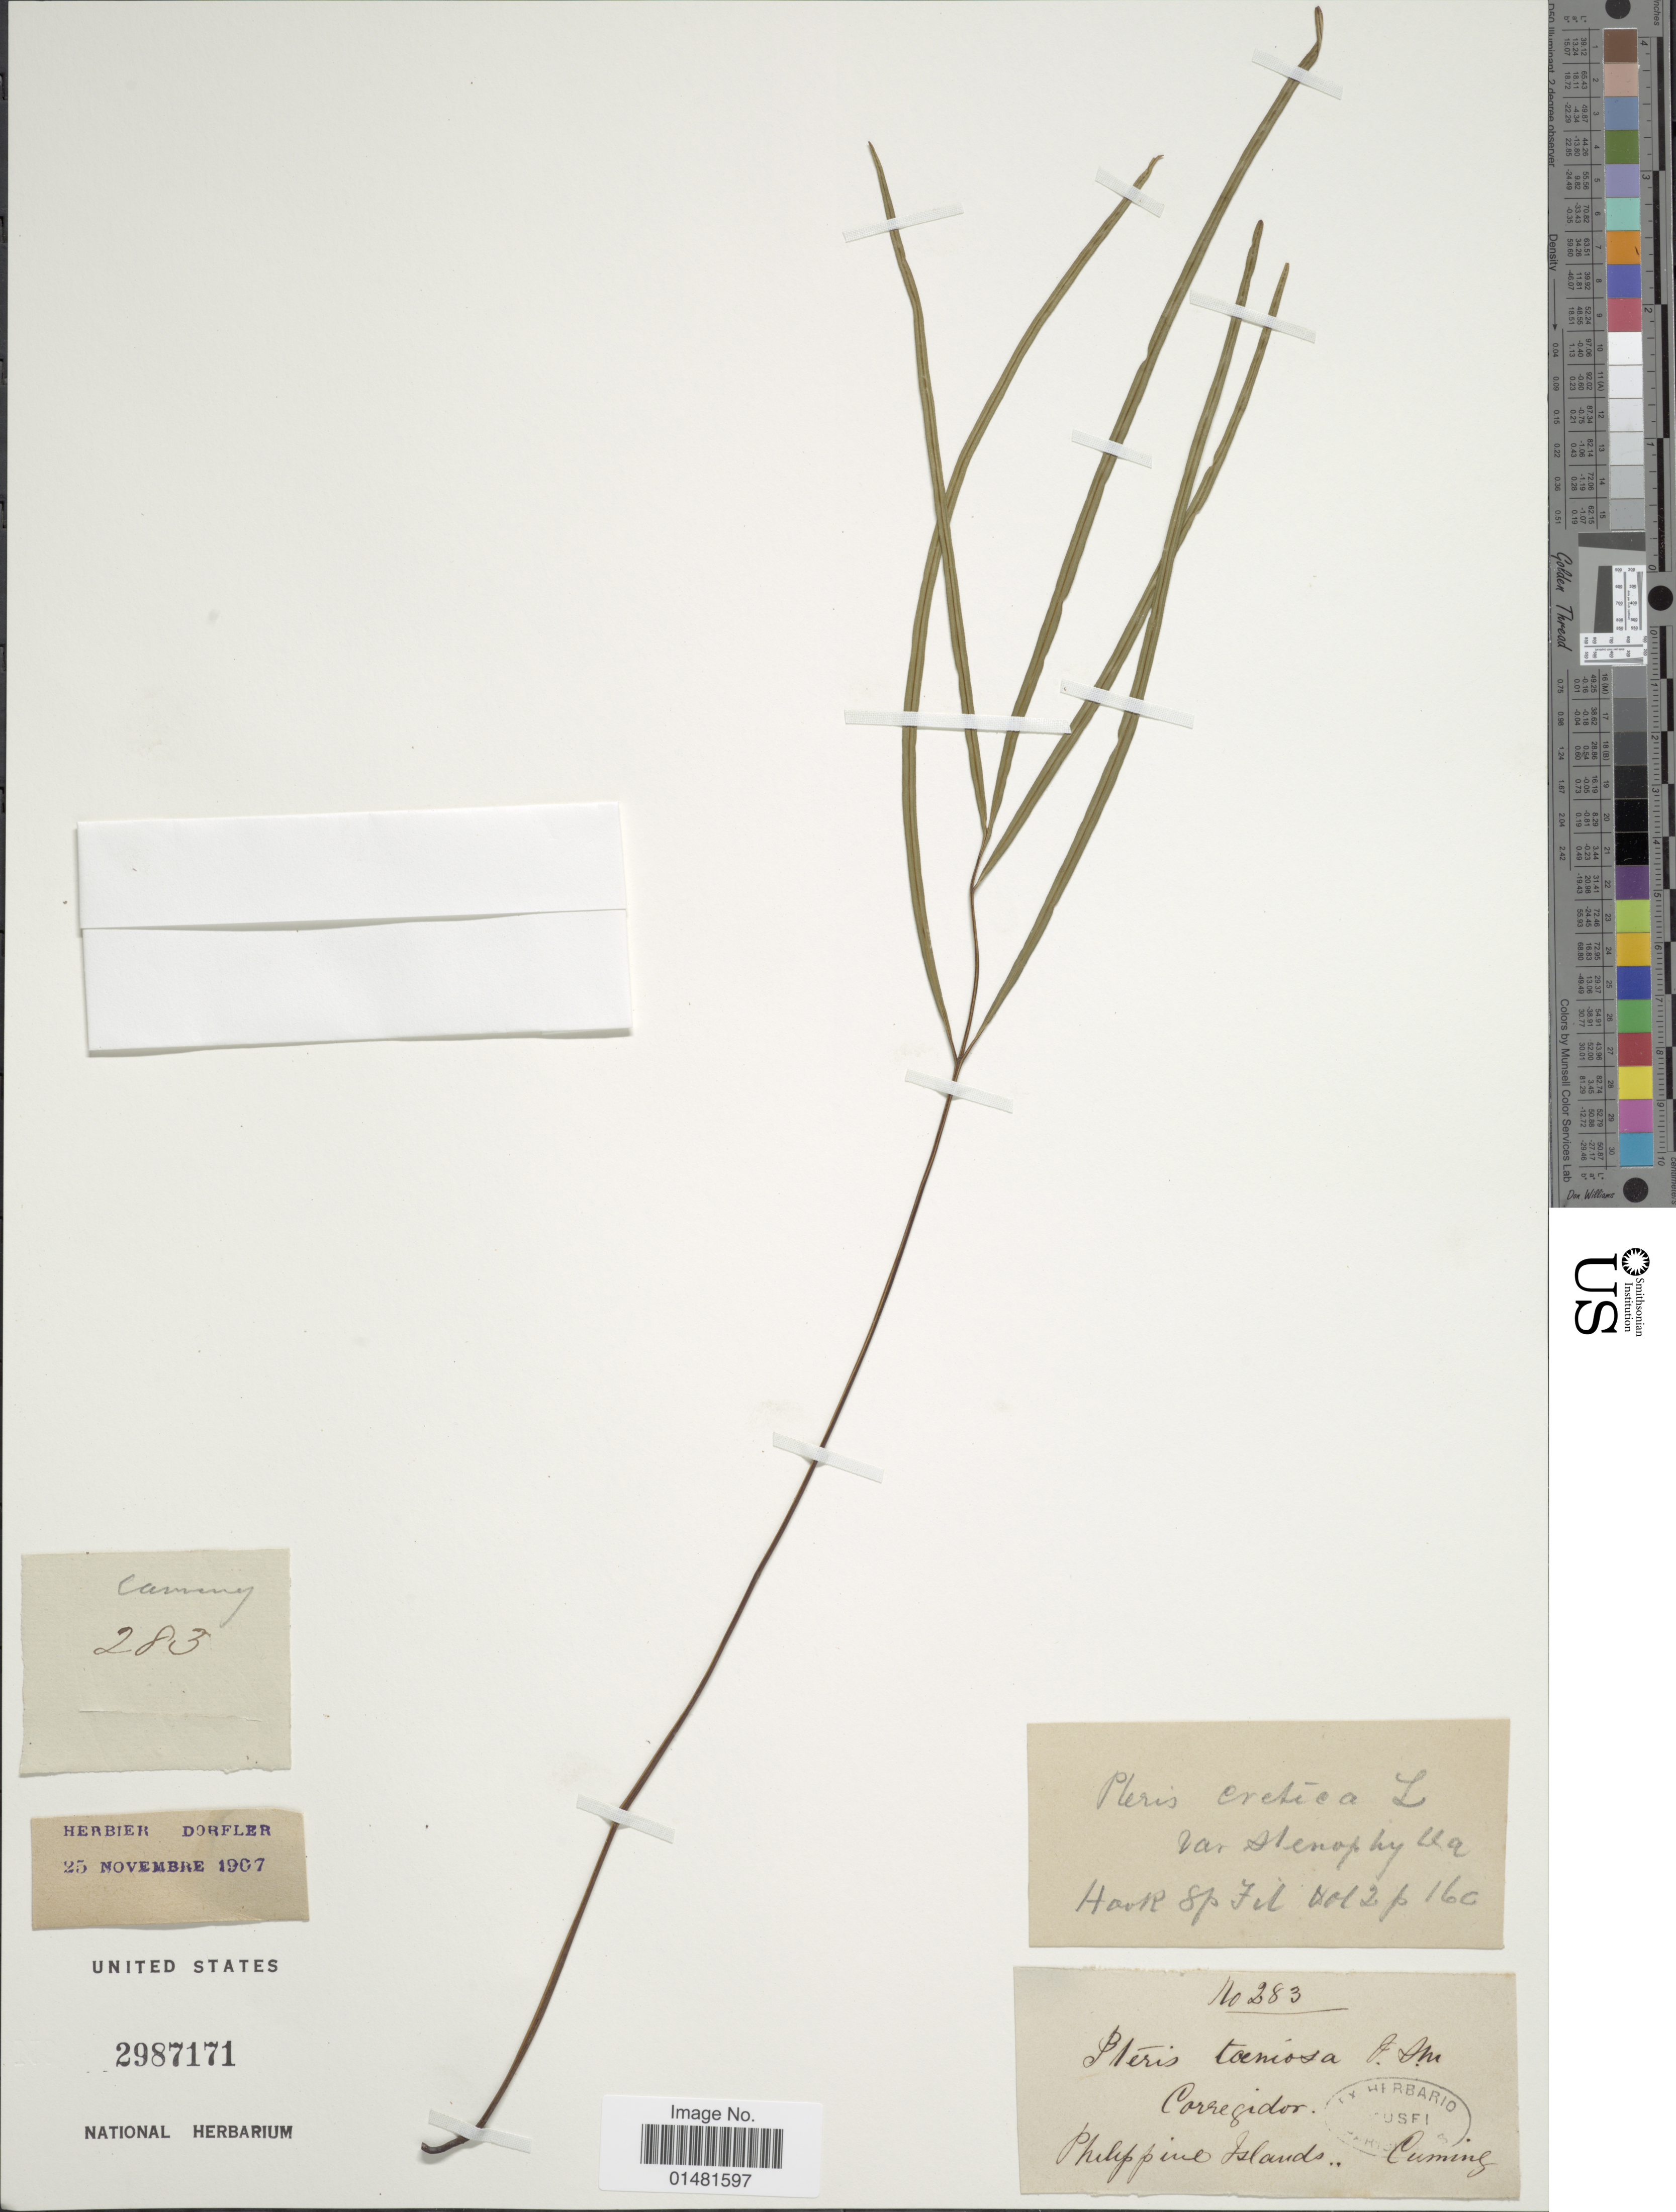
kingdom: Plantae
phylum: Tracheophyta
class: Polypodiopsida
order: Polypodiales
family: Pteridaceae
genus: Pteris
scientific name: Pteris cretica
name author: L.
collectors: -. Cuming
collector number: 283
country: Philippines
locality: Philippine Islands, Corregidor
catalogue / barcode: US 2987171